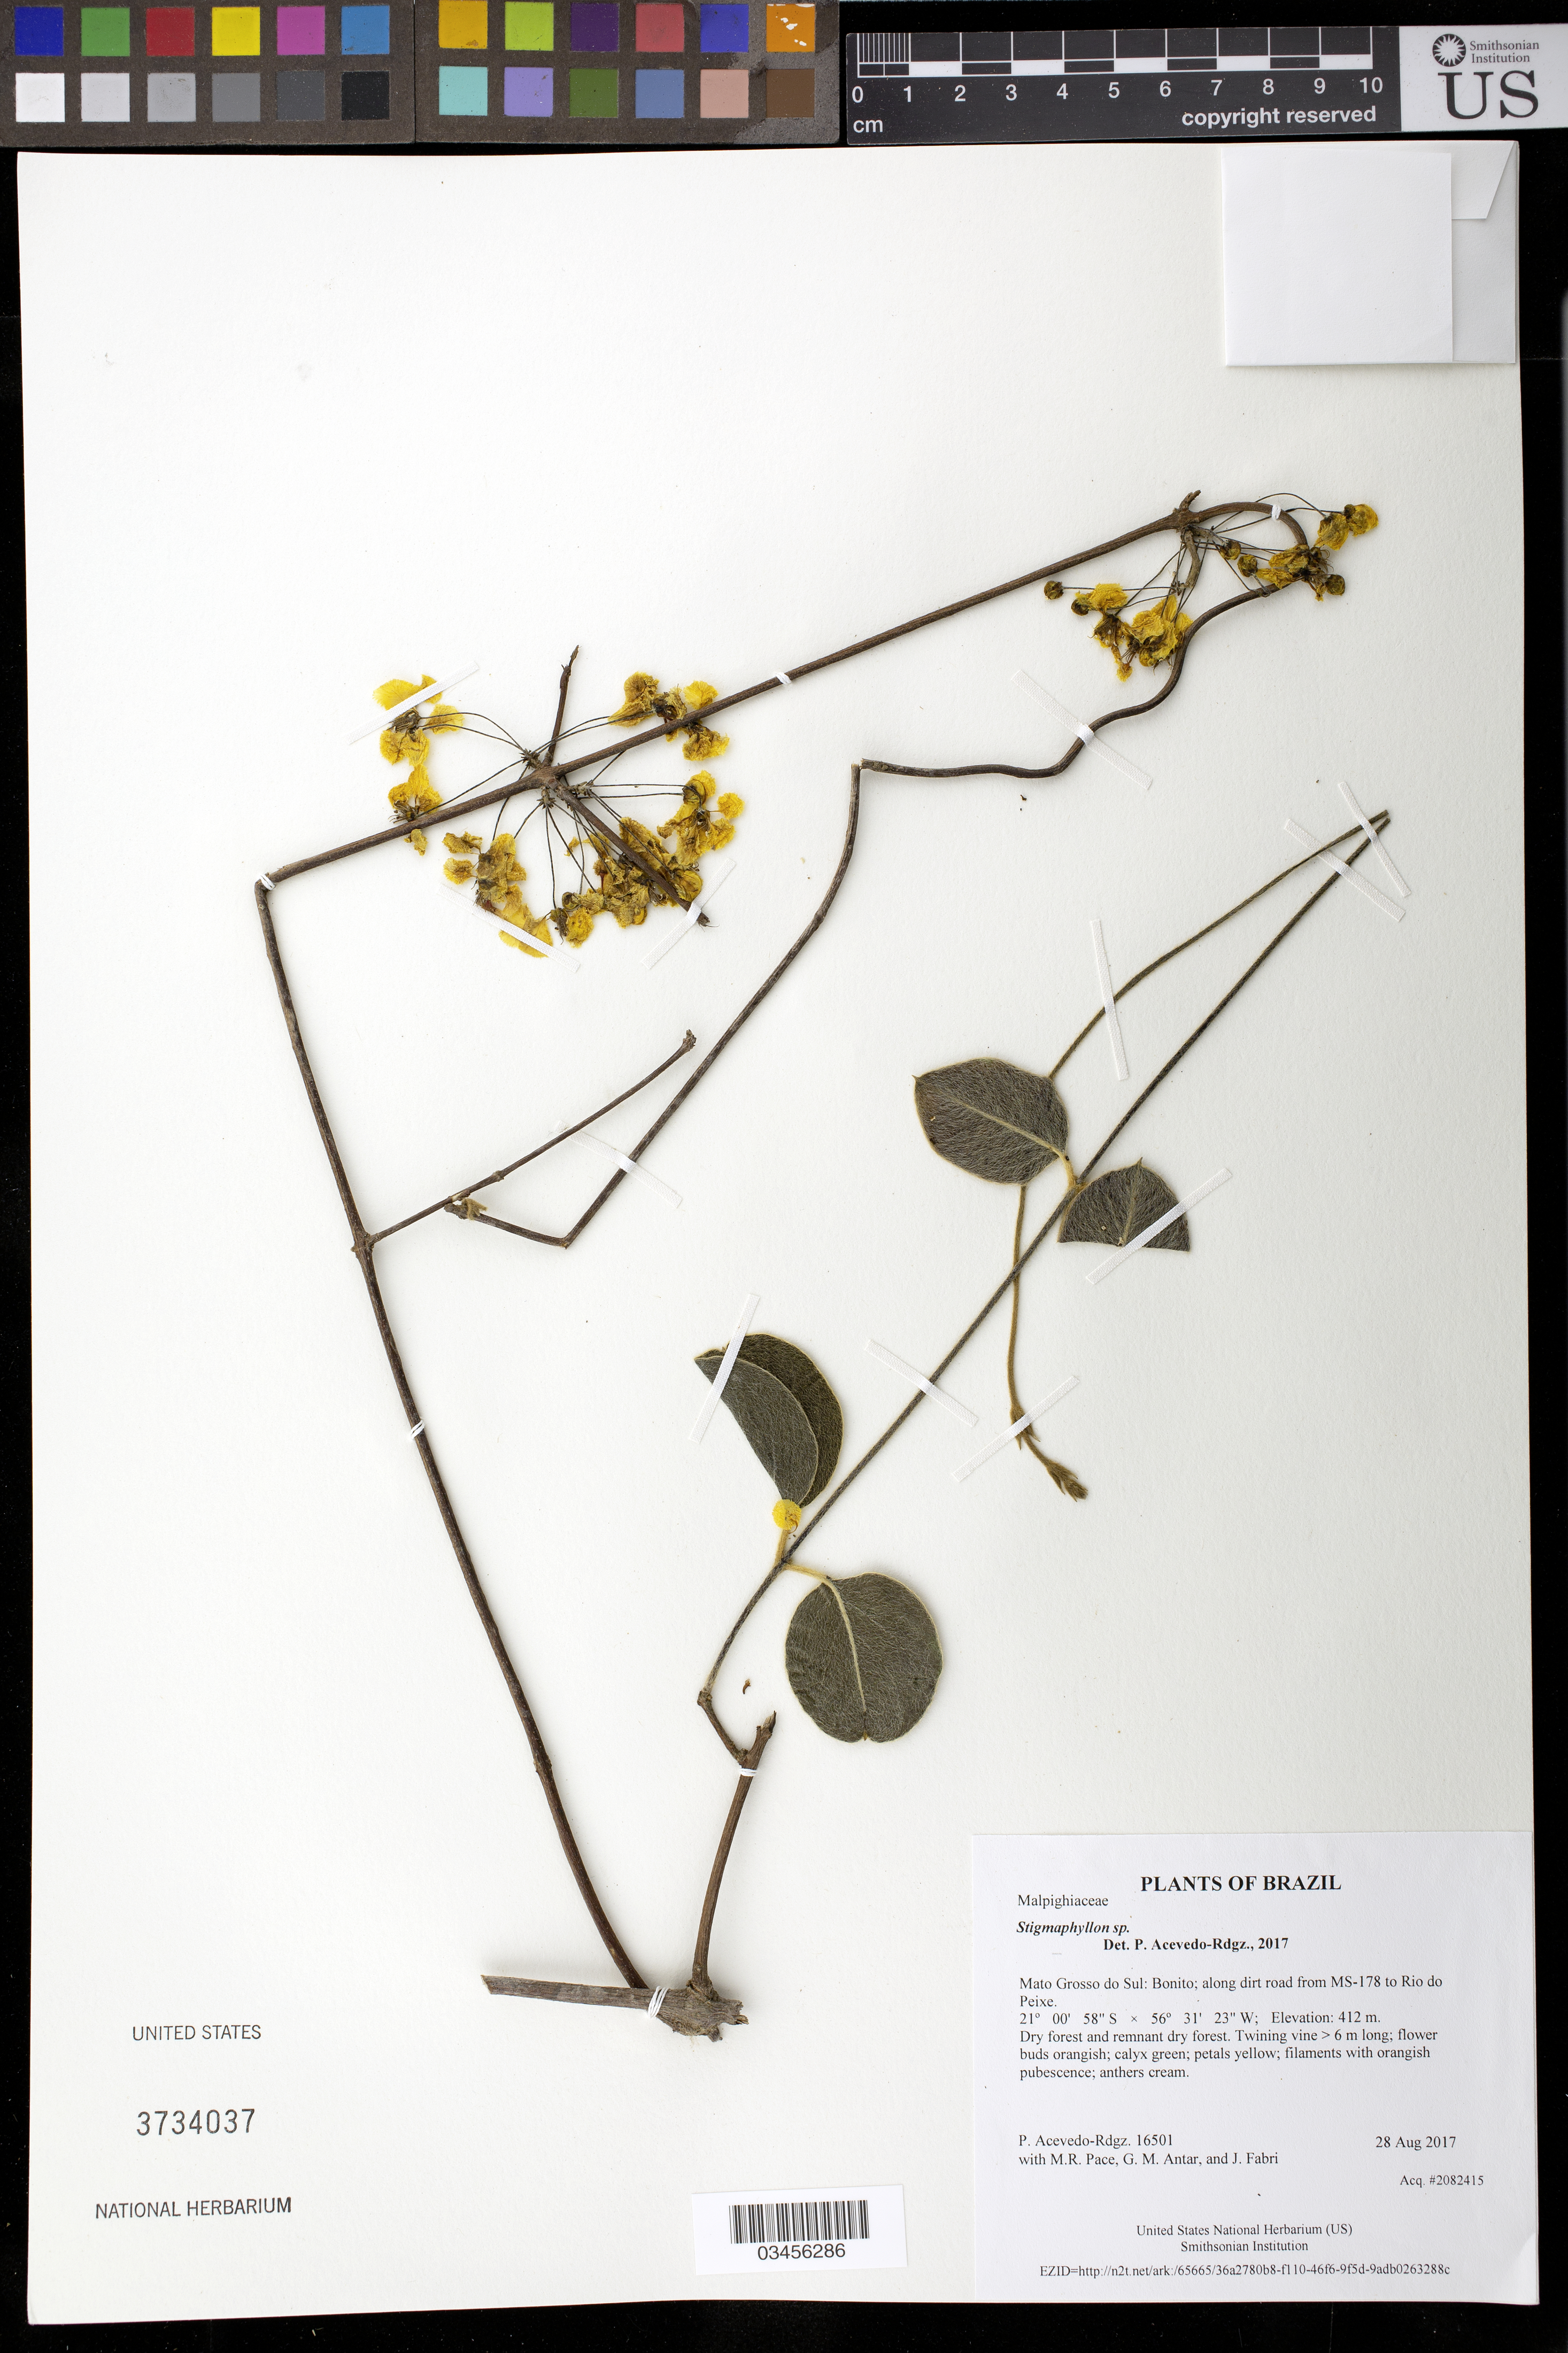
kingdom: Plantae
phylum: Tracheophyta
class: Magnoliopsida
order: Malpighiales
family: Malpighiaceae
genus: Diplopterys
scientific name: Diplopterys lutea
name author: (Griseb.) W.R. Anderson & C. Davis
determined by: Anderson, C.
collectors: P. Acevedo-Rodr., M. R. Pace, G. M. Antar & J. Fabri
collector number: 16501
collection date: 2017-08-28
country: Brazil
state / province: Mato Grosso do Sul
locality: Bonito; along dirt road from MS-178 to Rio do Peixe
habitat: Dry forest and remnant dry forest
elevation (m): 412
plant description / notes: US, MO, MICH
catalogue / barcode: US 3734037